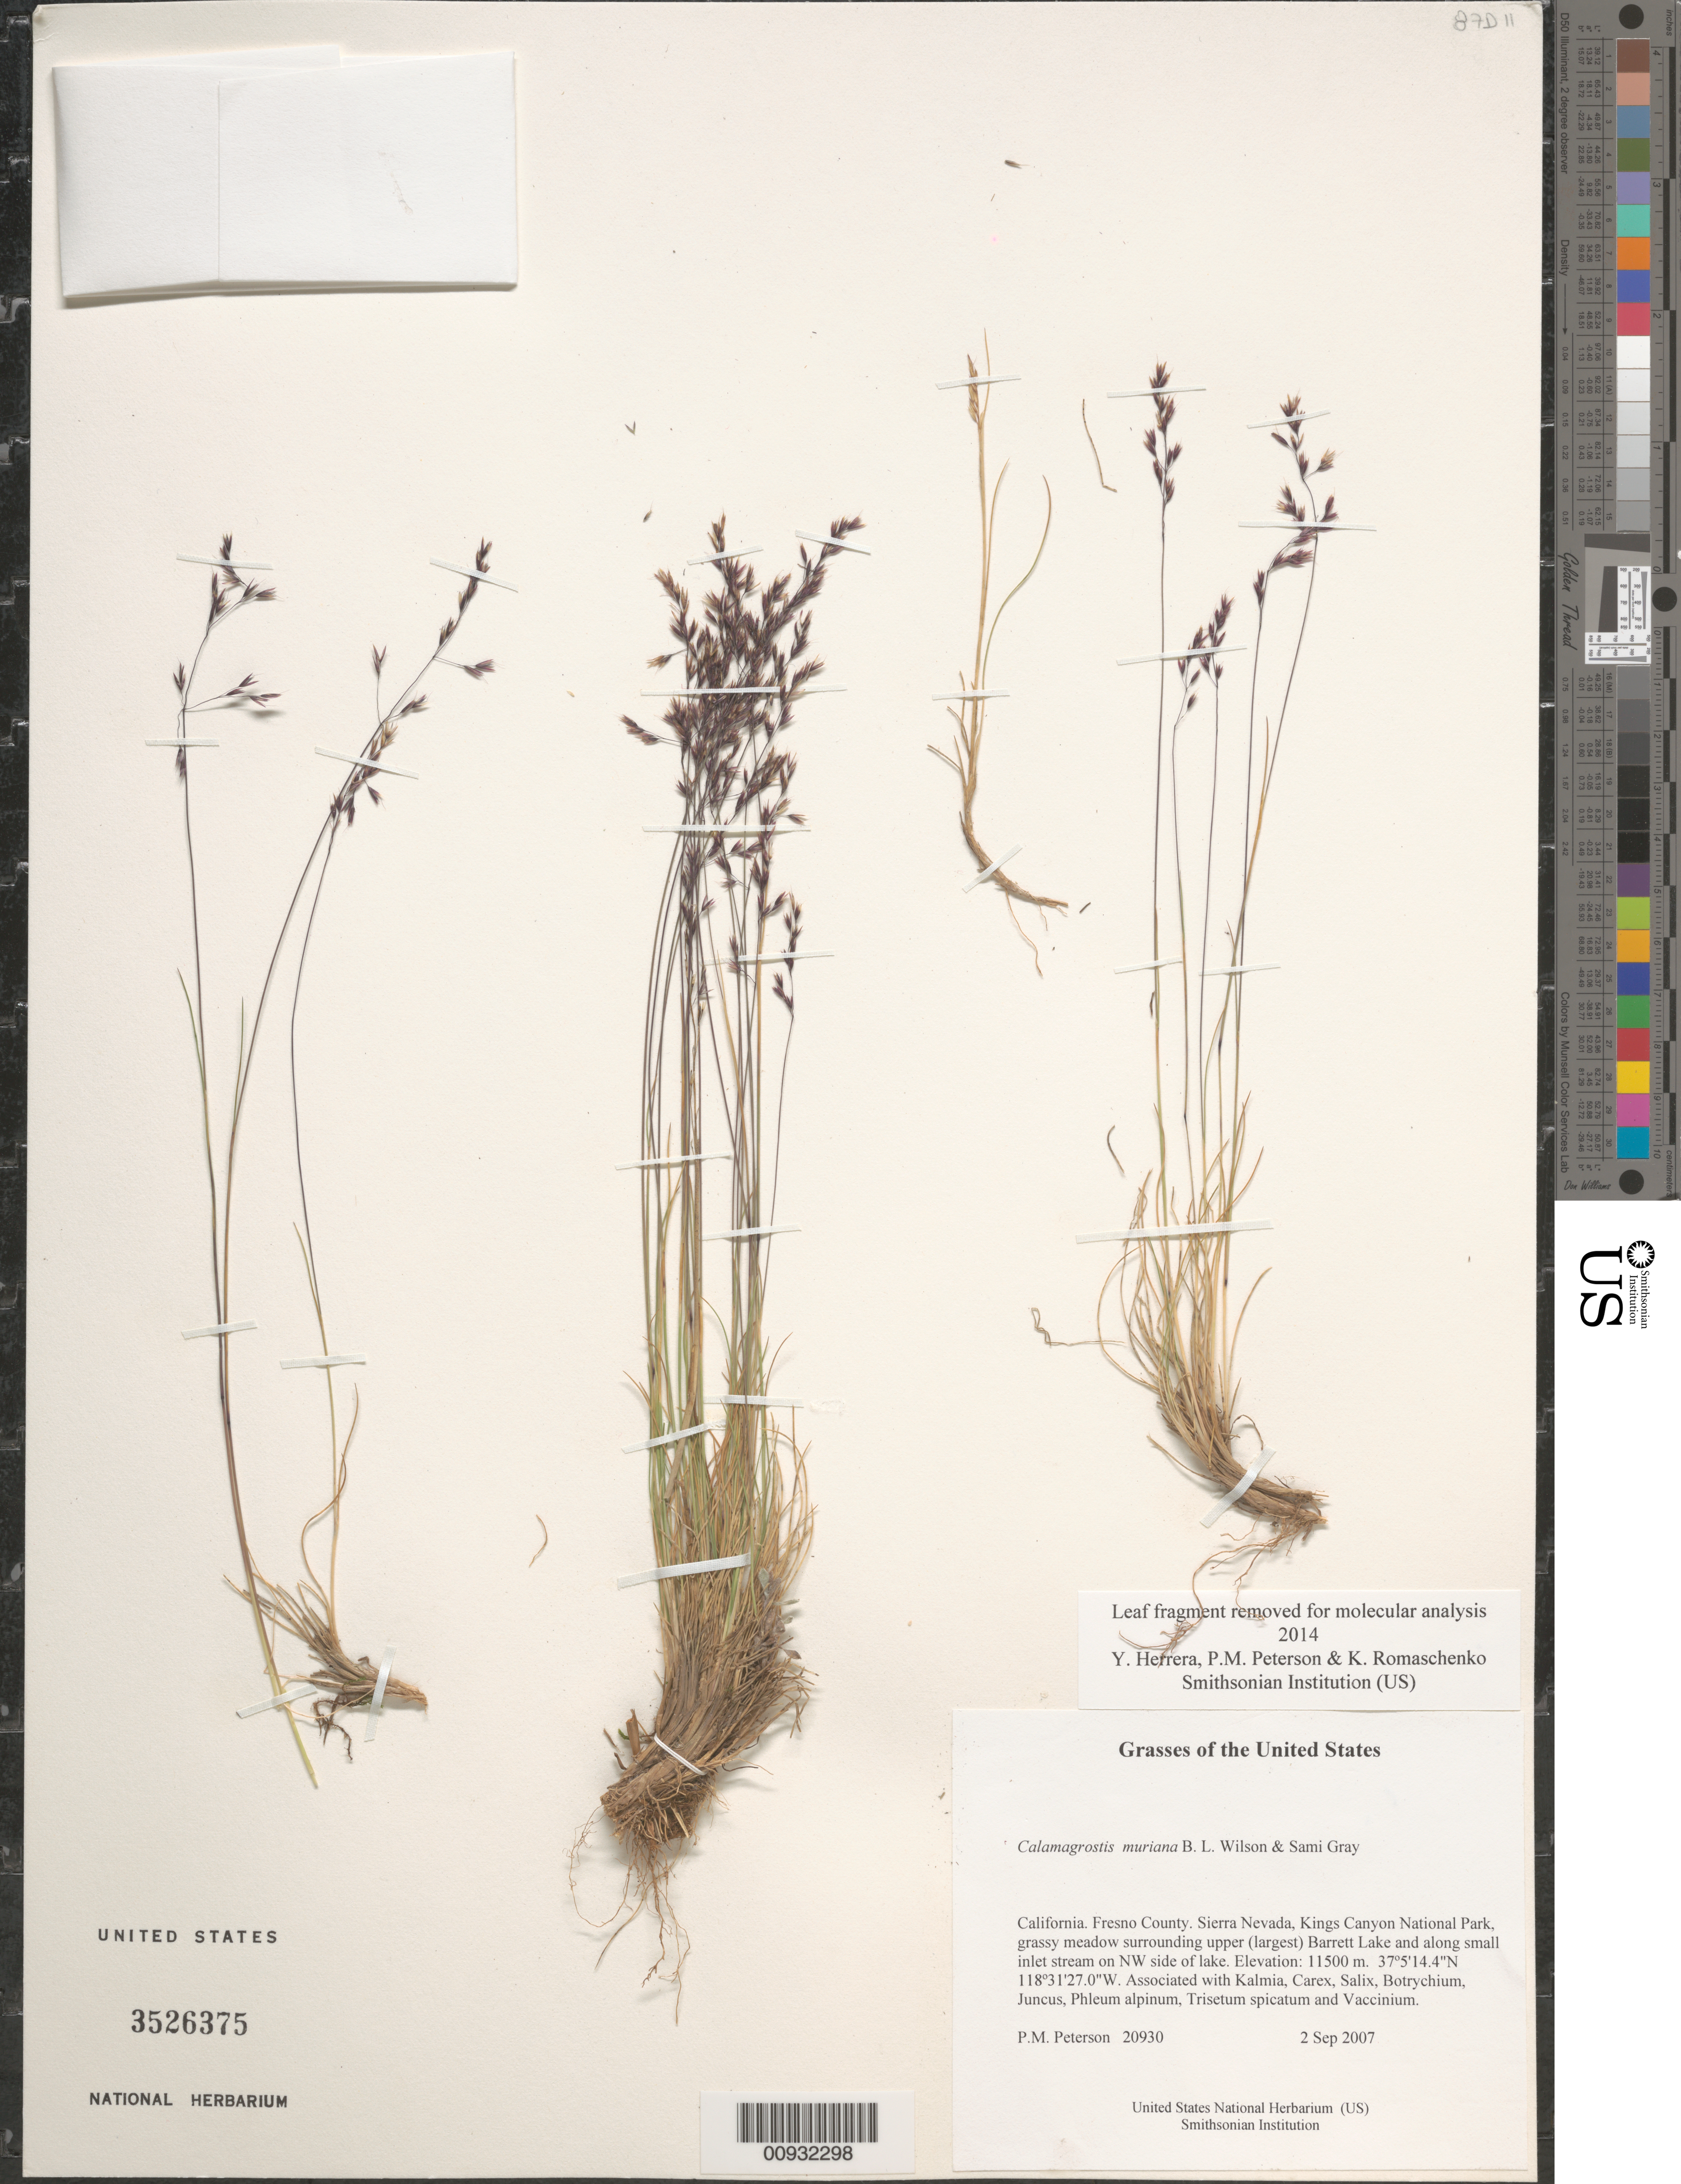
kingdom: Plantae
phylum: Tracheophyta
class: Liliopsida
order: Poales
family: Poaceae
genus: Calamagrostis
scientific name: Calamagrostis muiriana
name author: B.L. Wilson & Sami Gray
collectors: P. M. Peterson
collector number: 20930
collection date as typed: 02 Sep 2007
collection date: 2007-09-02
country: United States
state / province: California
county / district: Fresno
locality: Sierra Nevada, Kings Canyon National Park, grassy meadow surrounding upper (largest) Barrett Lake and along small inlet stream on NW side of lake.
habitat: Associated with Kalmia, Carex, Salix, Botrychium, Juncus, Phleum alpinum, Trisetum spicatum and Vaccinium.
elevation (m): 11500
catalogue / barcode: US 3526375